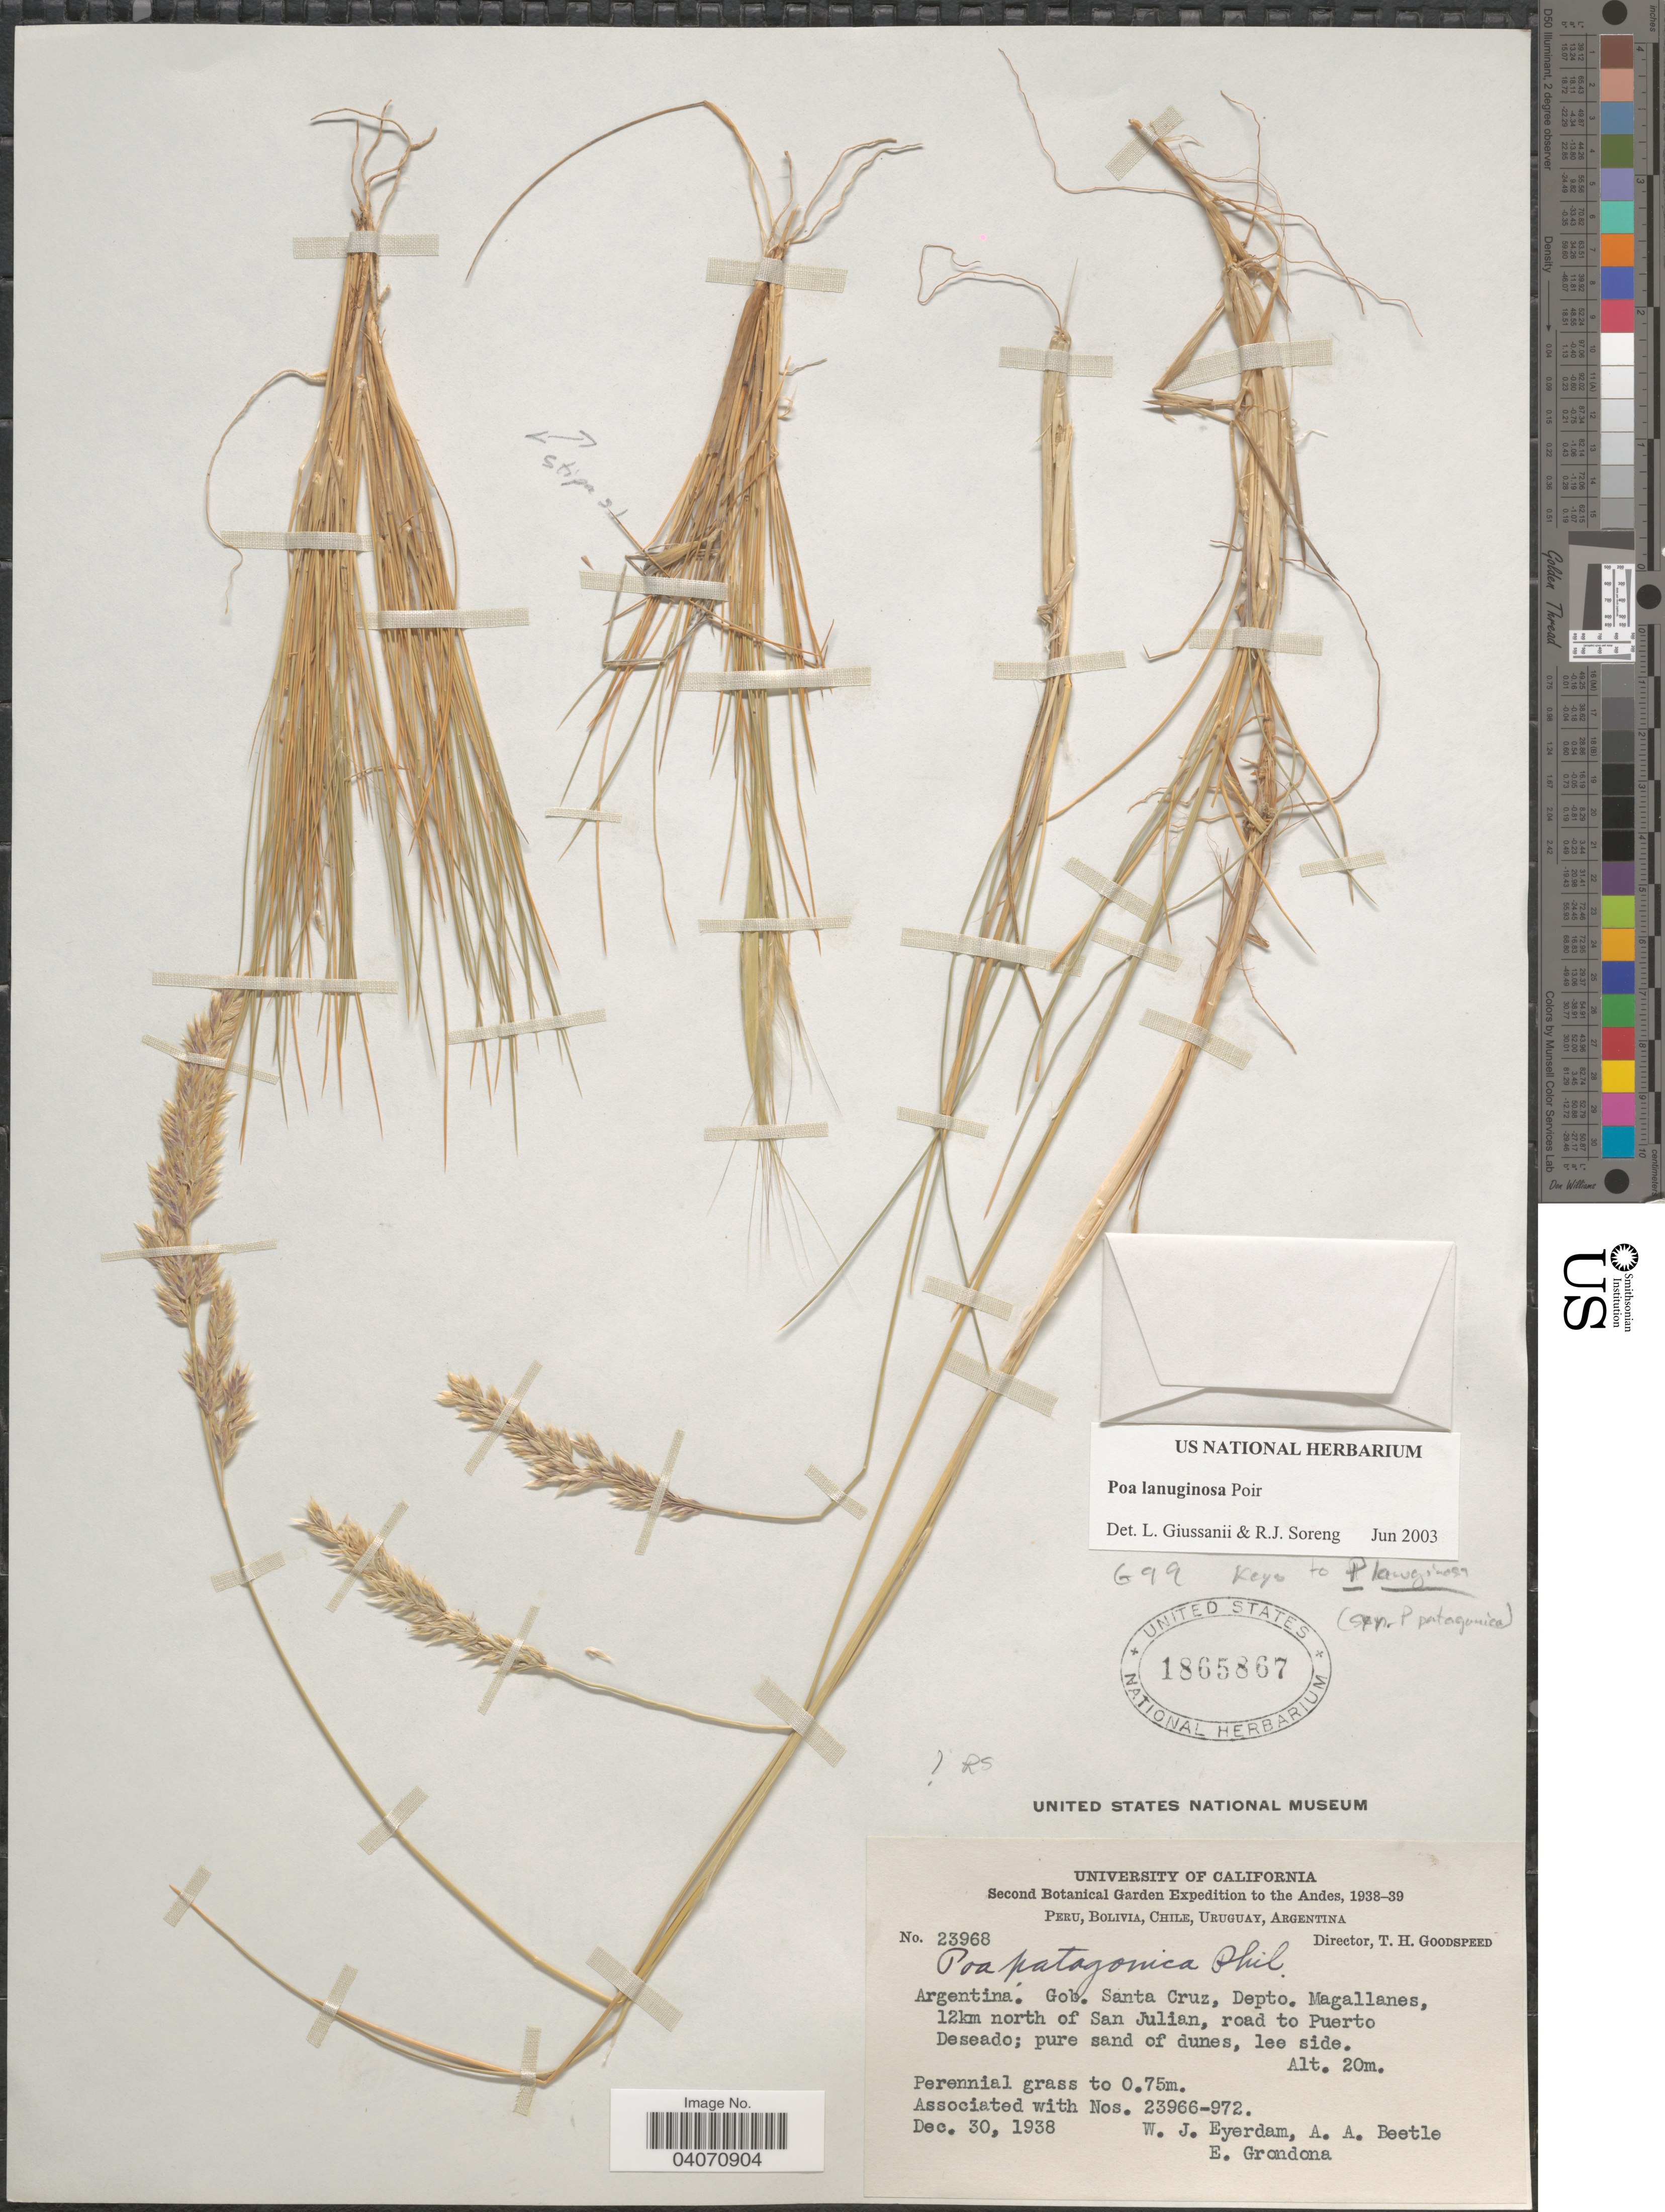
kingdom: Plantae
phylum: Tracheophyta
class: Liliopsida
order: Poales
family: Poaceae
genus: Poa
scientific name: Poa lanuginosa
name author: Poir.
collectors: W. J. Eyerdam, A. A. Beetle & E. Grondona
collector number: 23968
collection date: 1938-12-30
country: Argentina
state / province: Santa Cruz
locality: Depto. Magallanes, 12km north of San Julien, road to Puerto Deseado; pure sand of dunes, lee side.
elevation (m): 20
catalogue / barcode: US 1865867